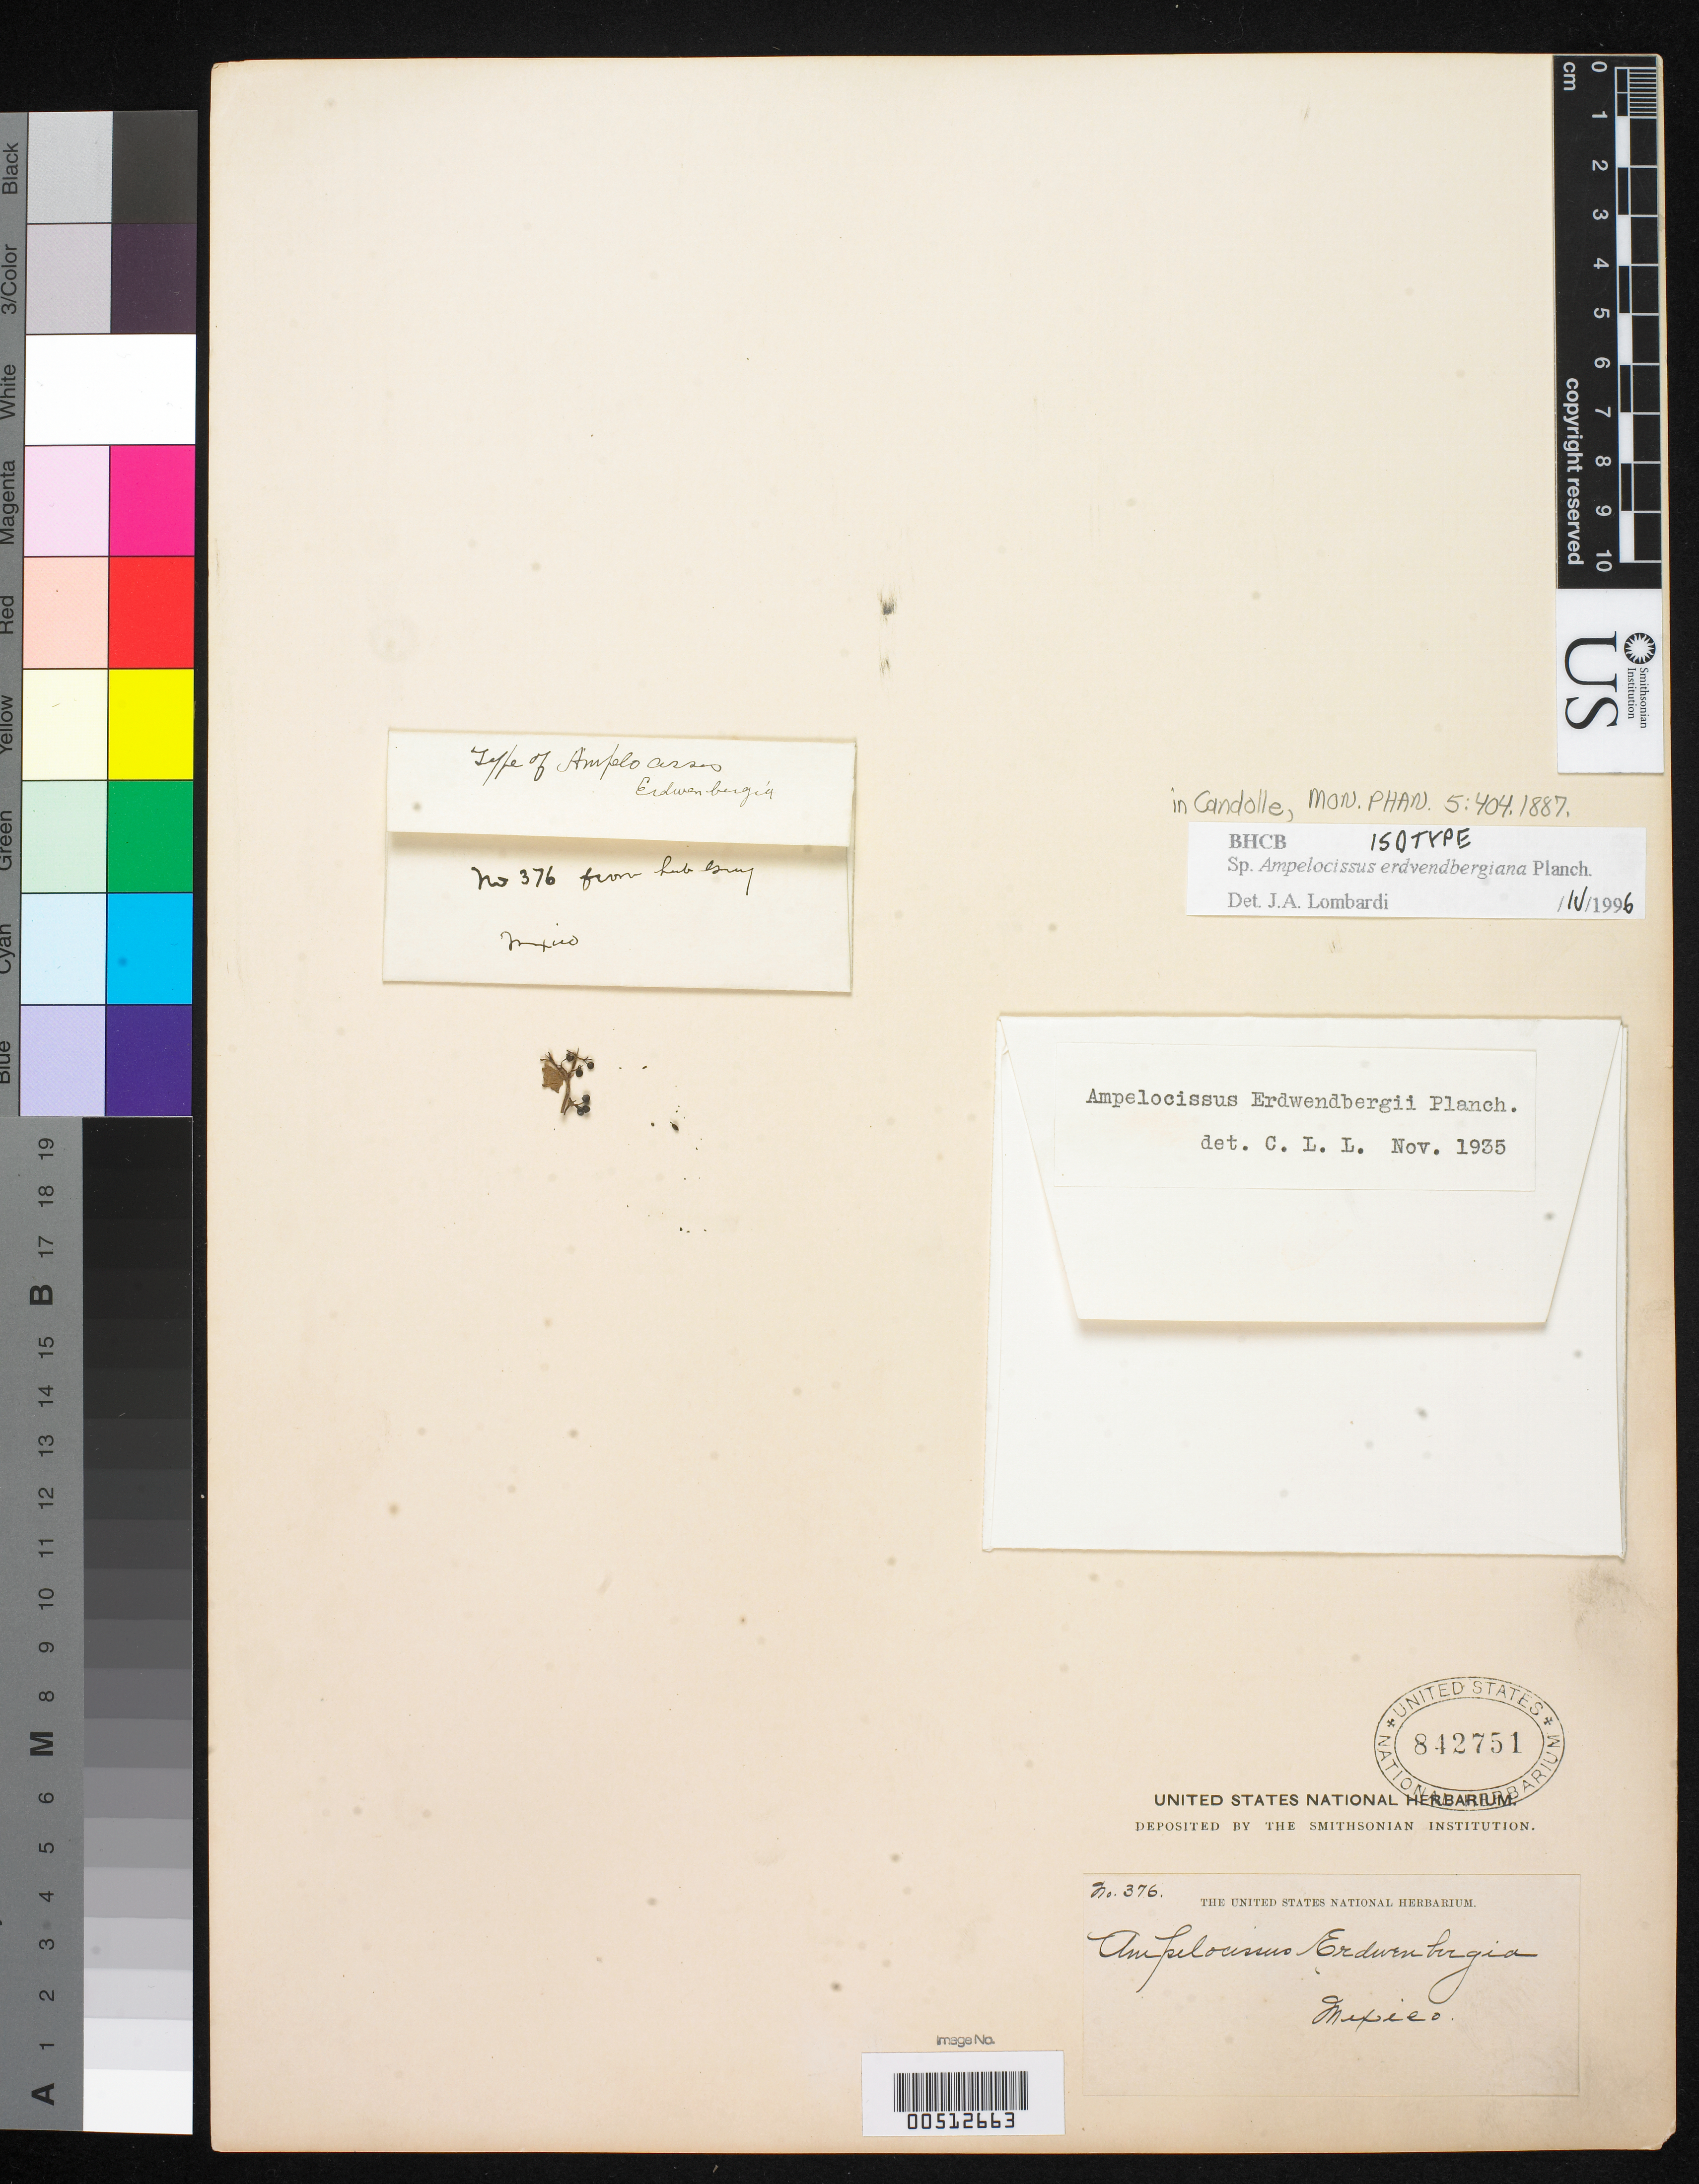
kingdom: Plantae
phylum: Tracheophyta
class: Magnoliopsida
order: Vitales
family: Vitaceae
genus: Ampelocissus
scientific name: Ampelocissus erdvendbergiana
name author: Planch.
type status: Isotype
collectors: -. Erdwendberg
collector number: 376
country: Mexico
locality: E of Monserrat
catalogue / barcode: US 842751